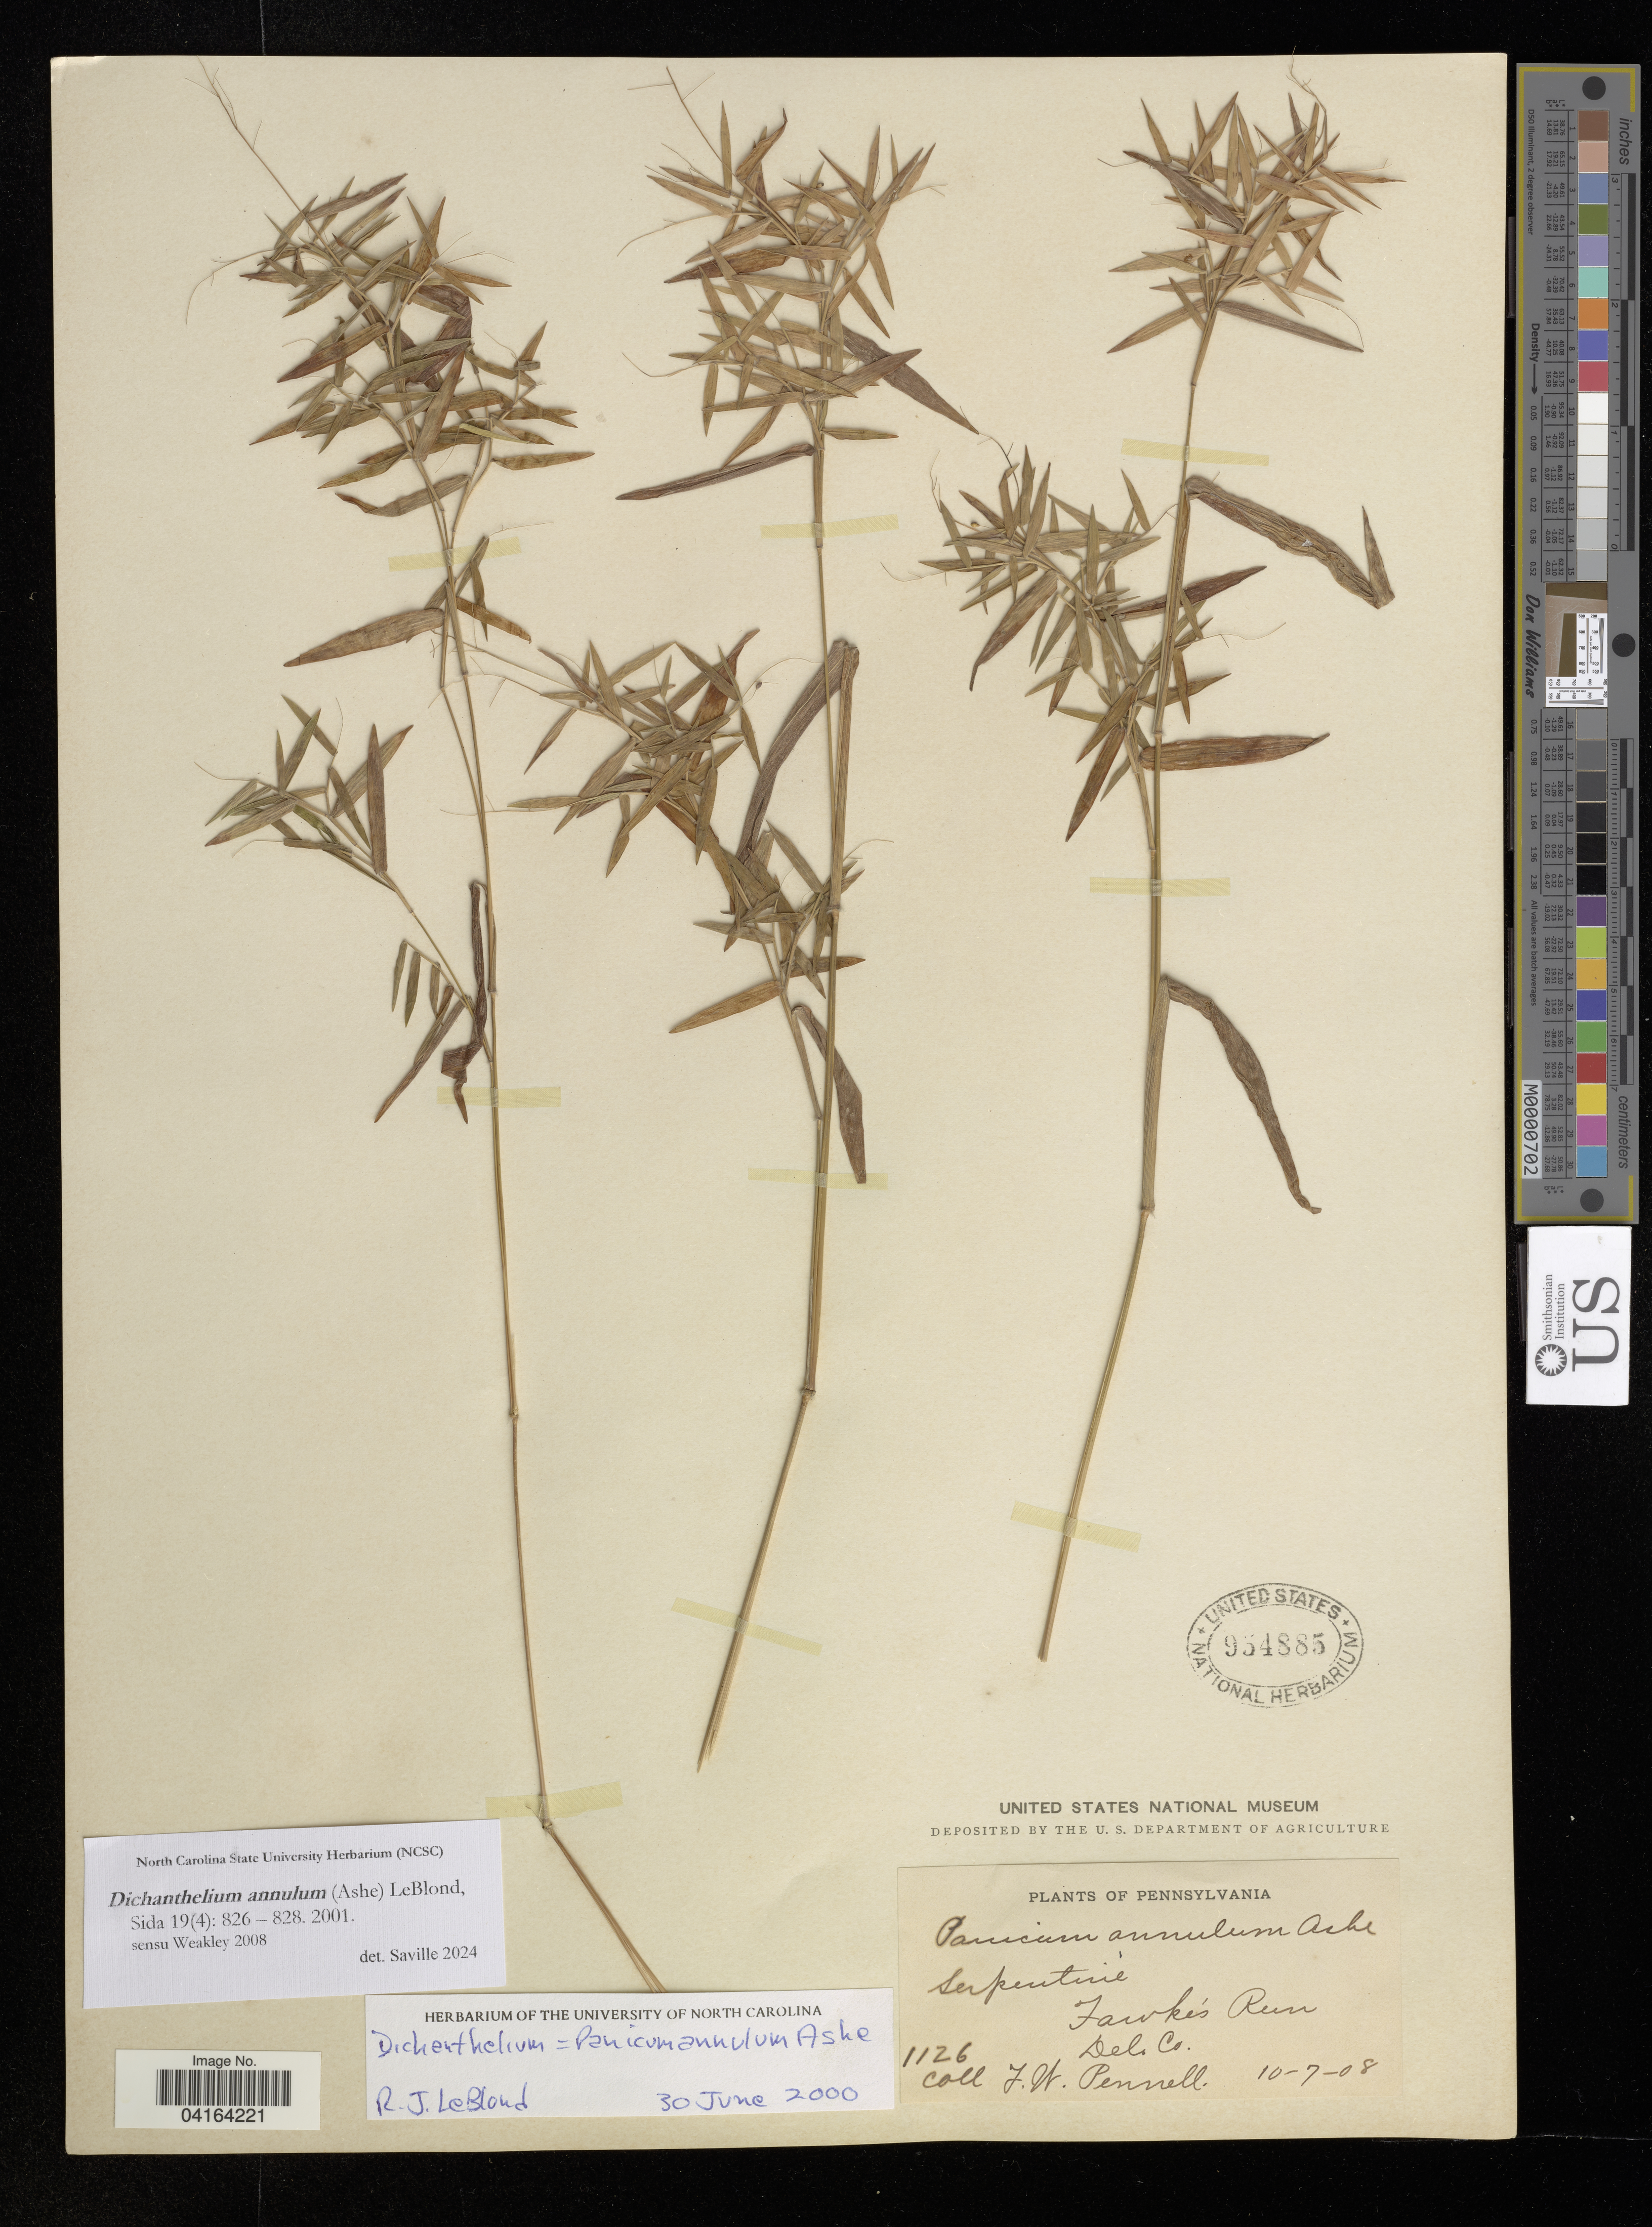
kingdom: Plantae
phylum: Tracheophyta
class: Liliopsida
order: Poales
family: Poaceae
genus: Dichanthelium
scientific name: Dichanthelium annulum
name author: (Ashe) LeBlond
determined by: Saville, A. C., (NCSC), North Carolina State University (UNITED STATES)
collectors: J. Pennell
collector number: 1126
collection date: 1908-07-10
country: United States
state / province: Pennsylvania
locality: Fawke's Run. Del. Co.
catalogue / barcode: US 934885